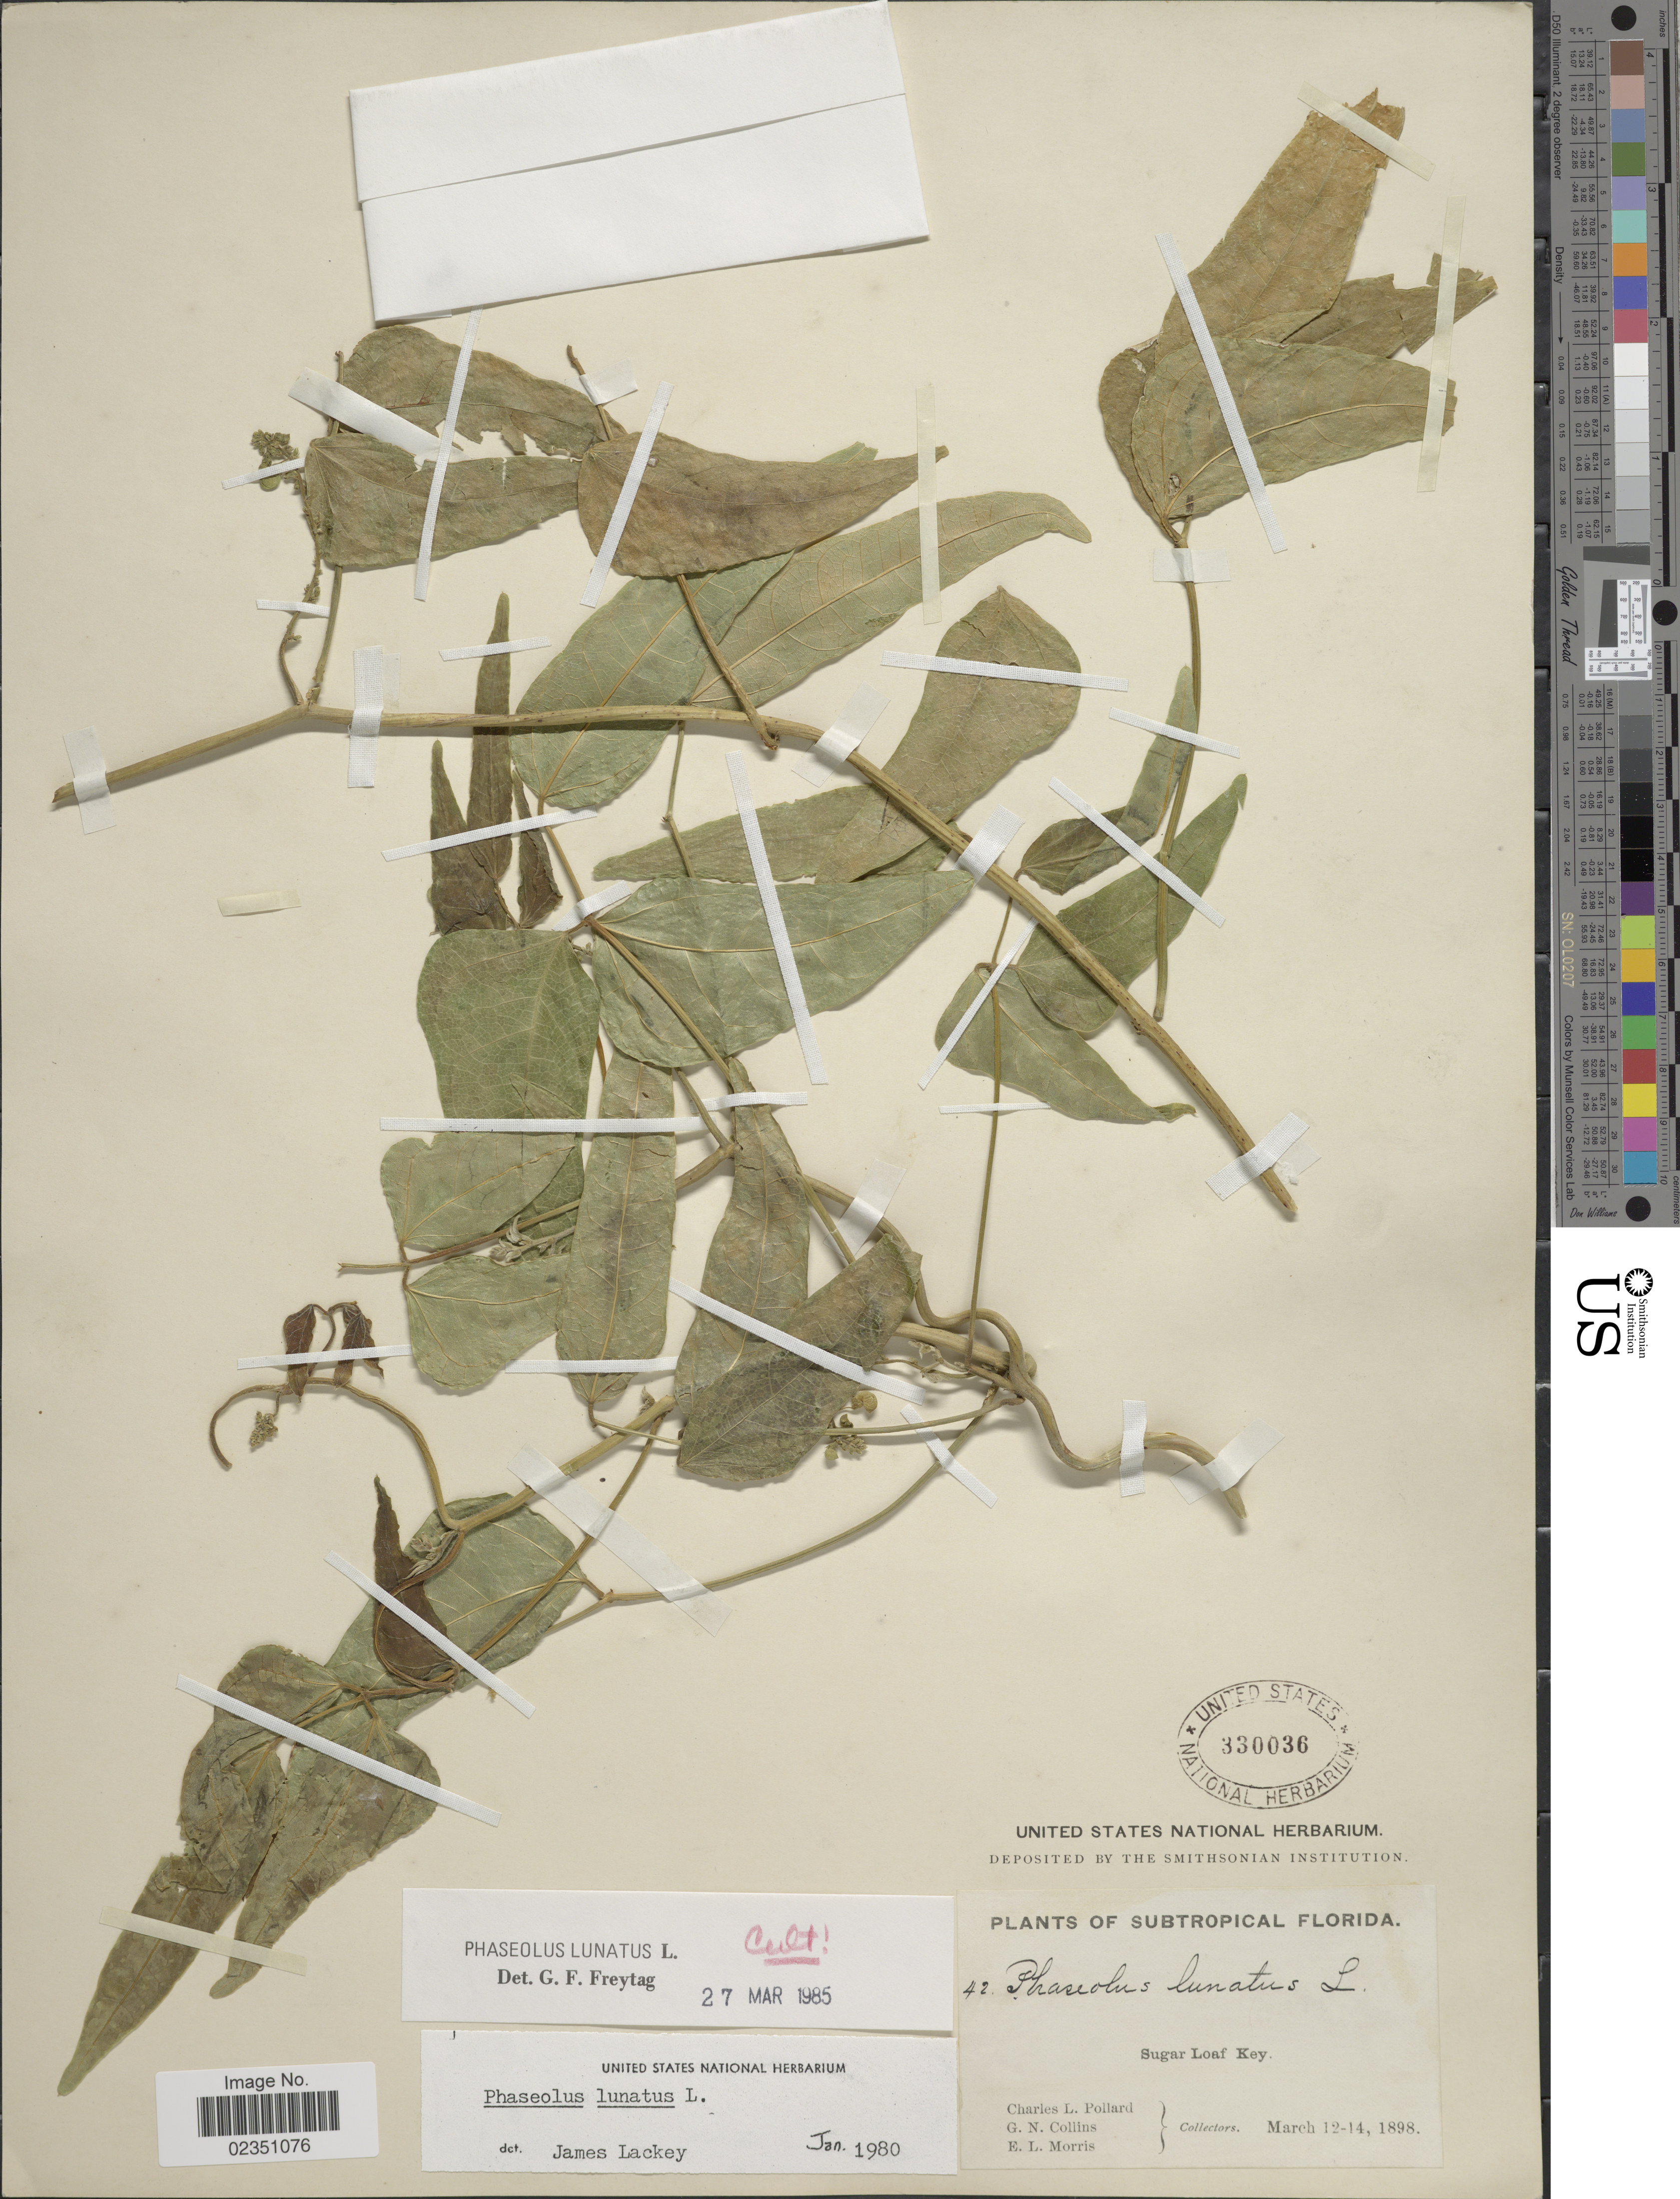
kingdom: Plantae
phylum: Tracheophyta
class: Magnoliopsida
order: Fabales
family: Fabaceae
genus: Phaseolus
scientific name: Phaseolus lunatus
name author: L.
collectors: C. L. Pollard, G. Collins & E. Morris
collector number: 42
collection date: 1898-03-12/1898-03-14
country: United States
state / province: Florida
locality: Subtropical Florida, Sugar Loaf Key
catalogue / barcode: US 330036